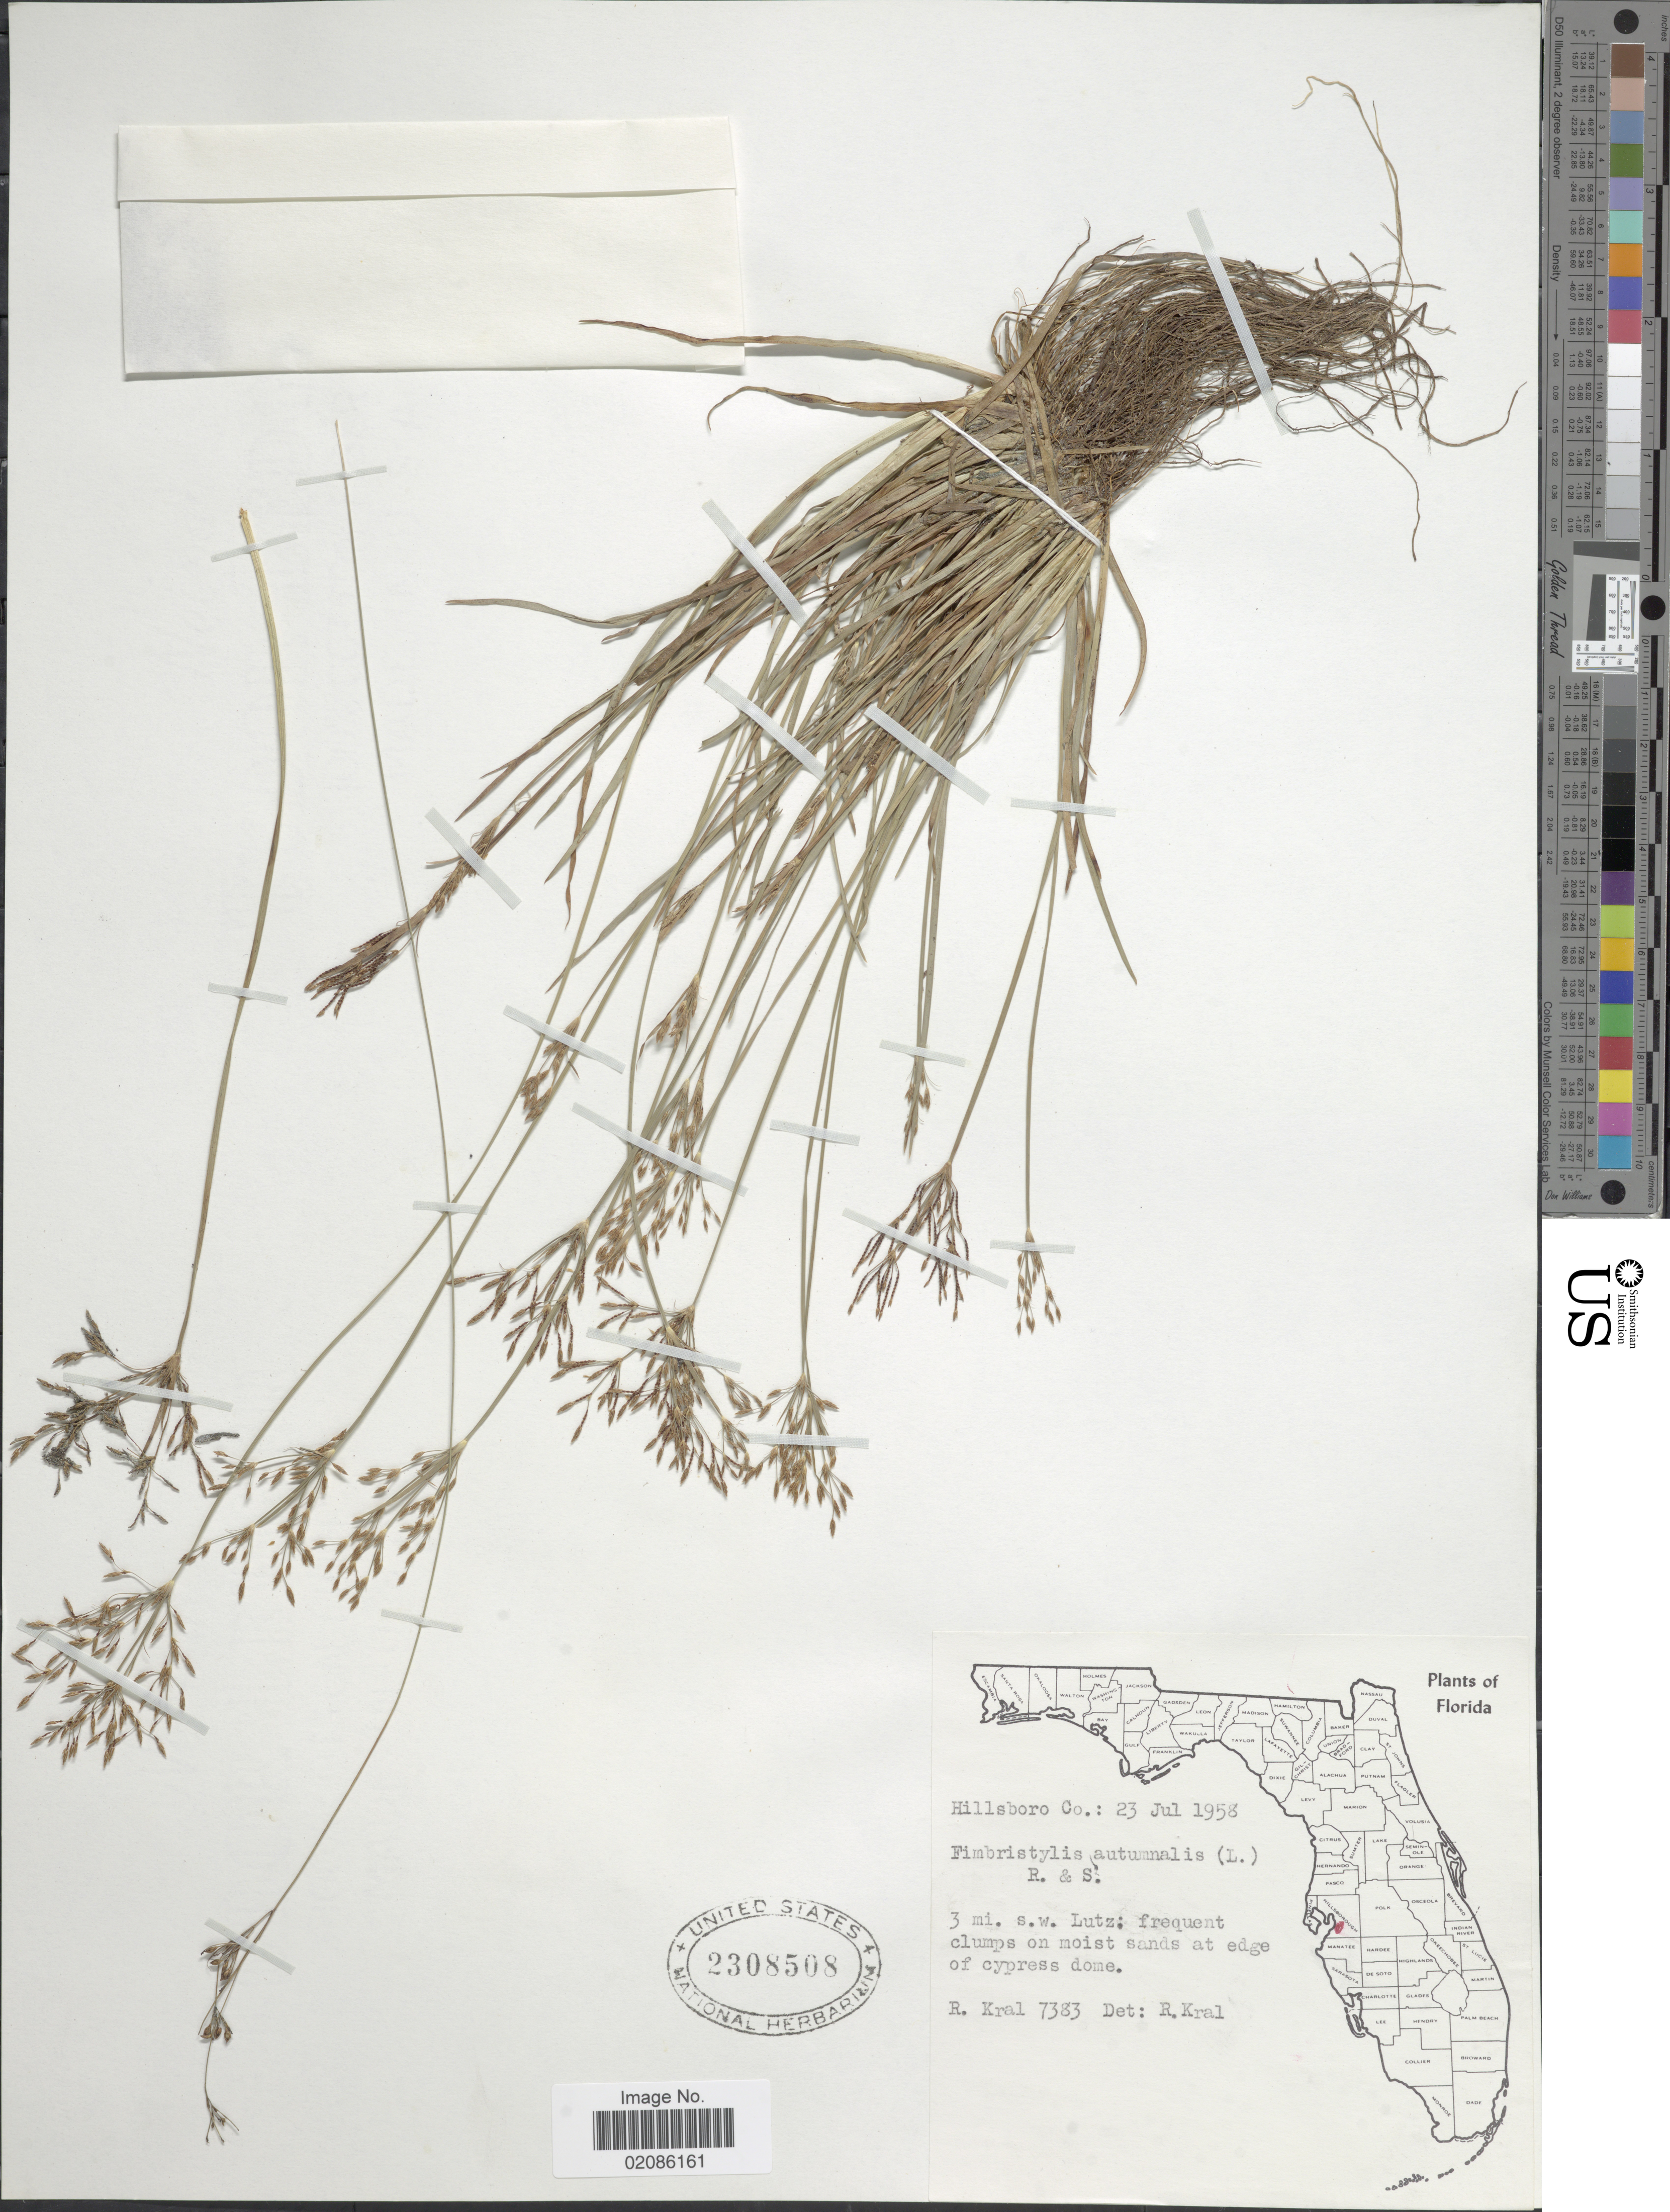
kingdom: Plantae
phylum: Tracheophyta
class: Liliopsida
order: Poales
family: Cyperaceae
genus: Fimbristylis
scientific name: Fimbristylis autumnalis (L.) Roem. & Schult.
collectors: R. Kral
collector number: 7383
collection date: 1958-07-23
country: United States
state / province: Florida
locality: Hillsboro Co. 3 mi. s.w. Lutz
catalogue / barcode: US 2308508